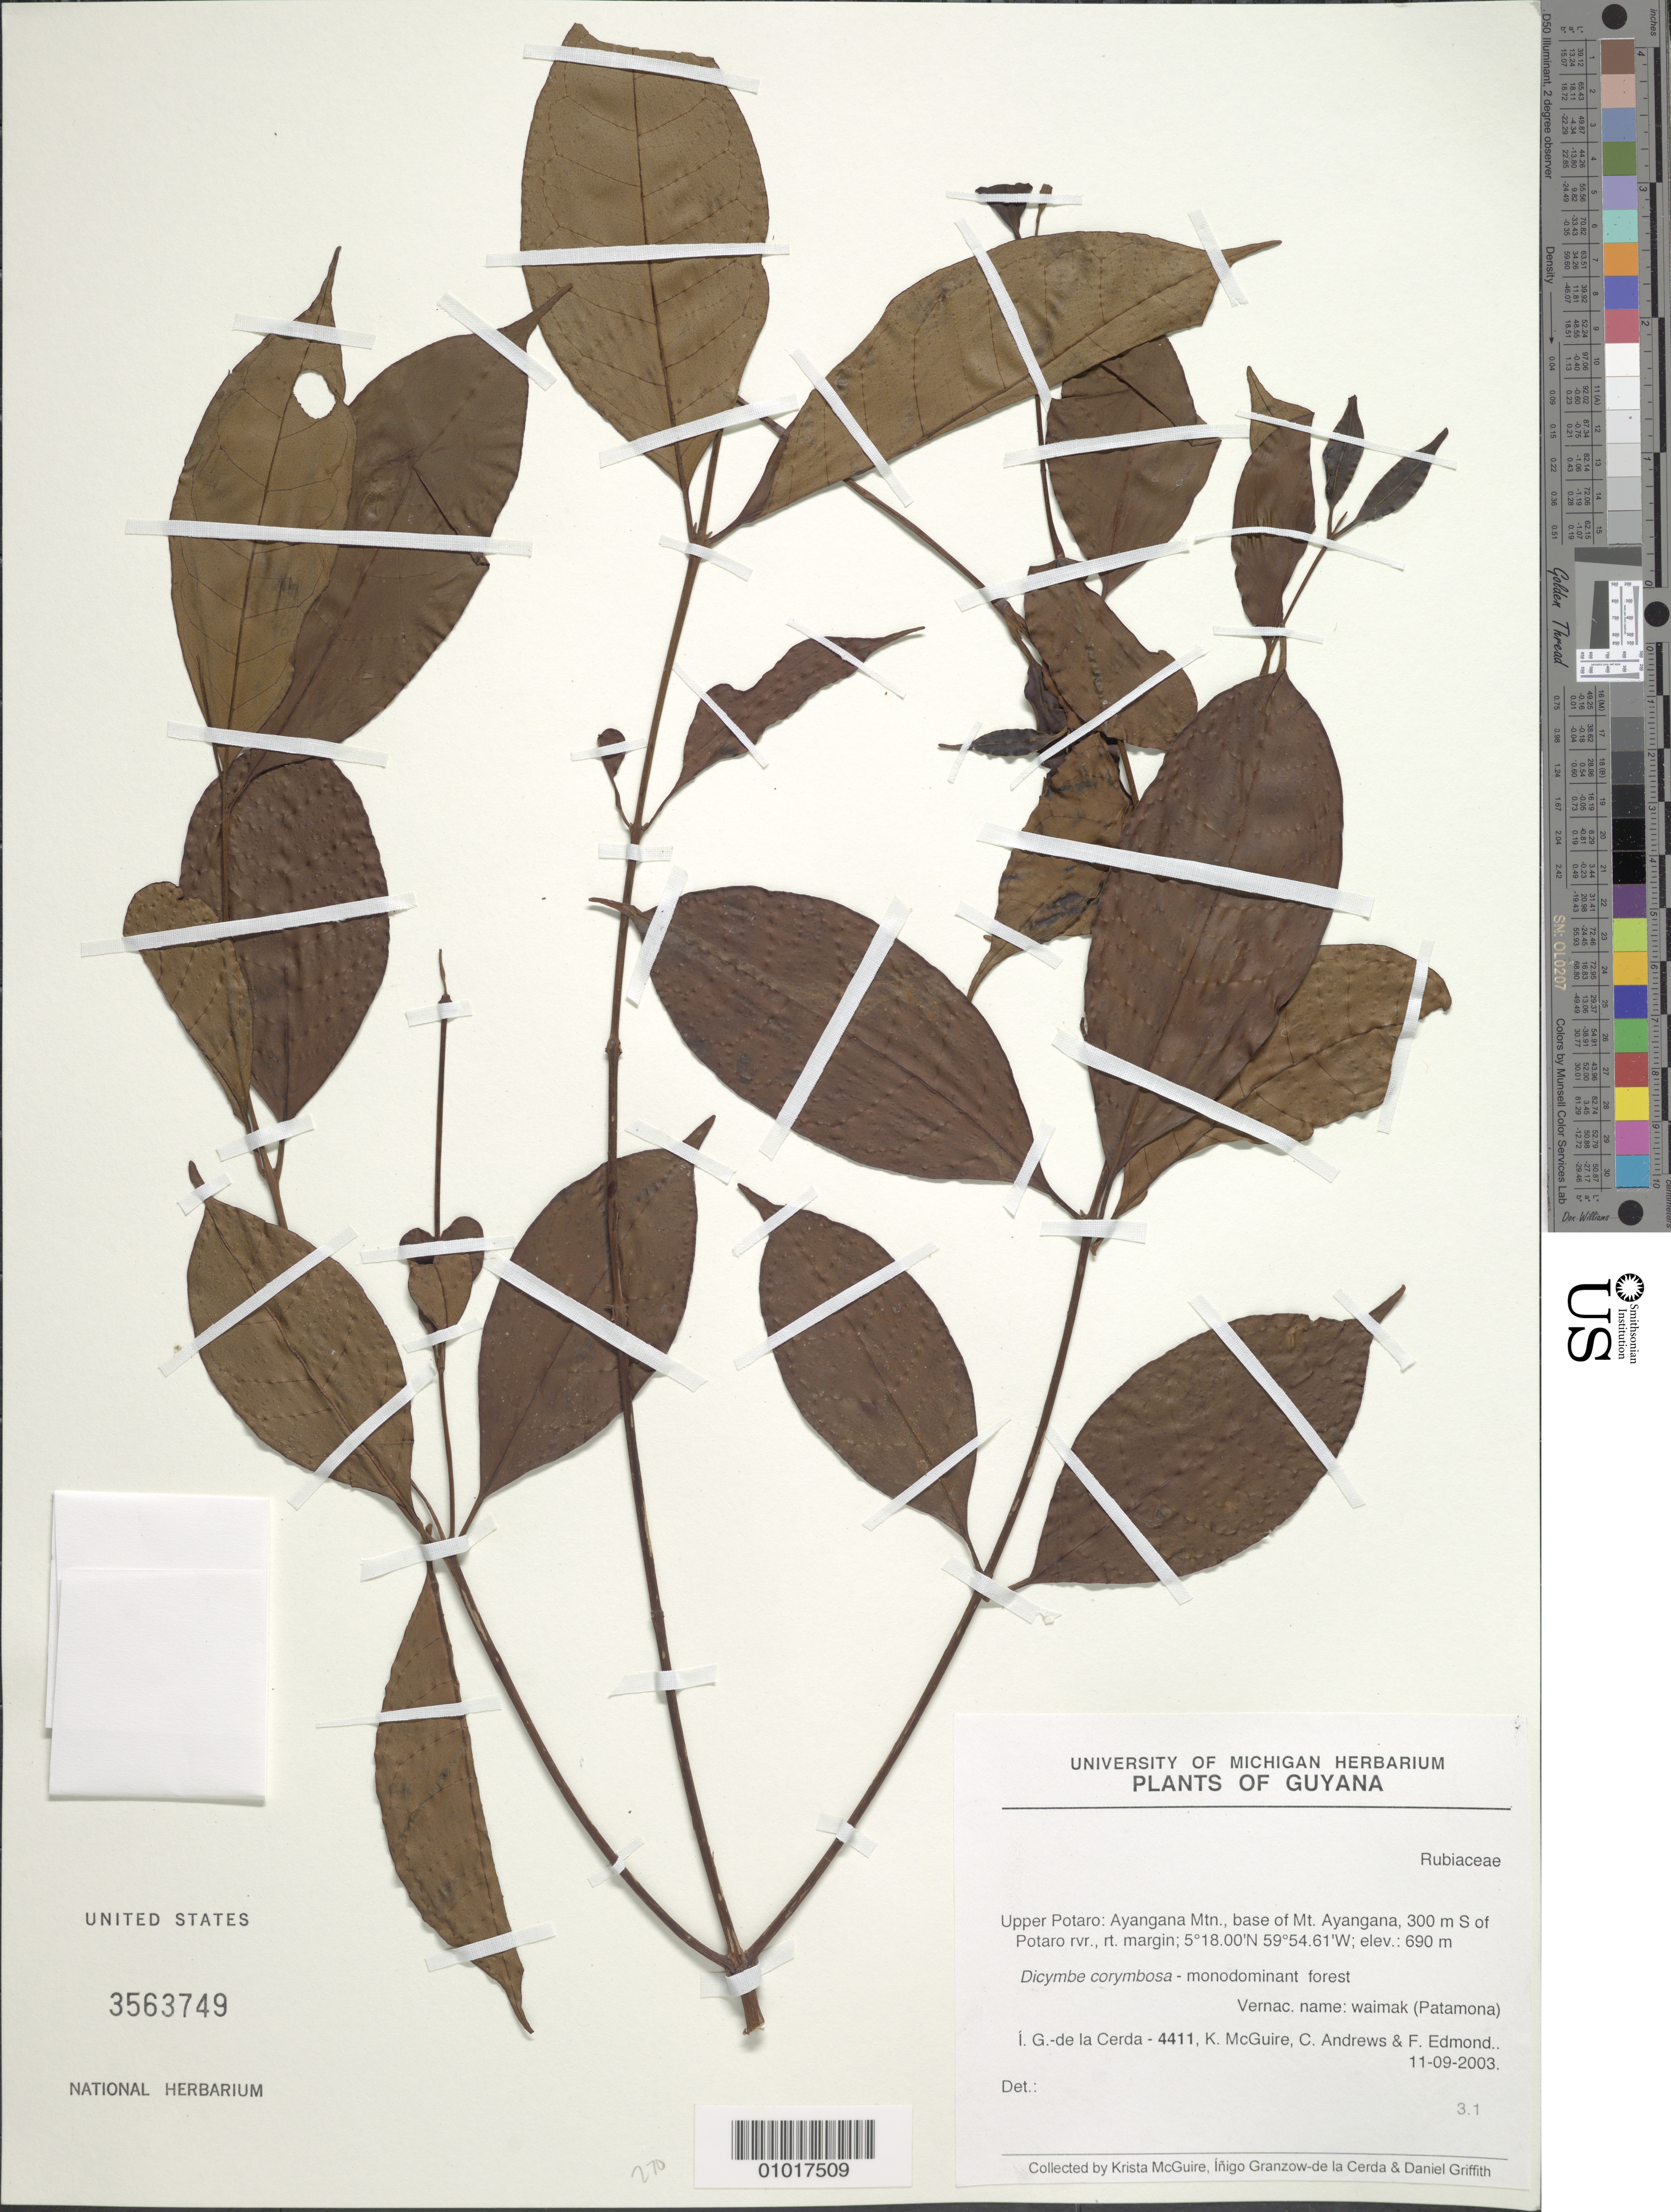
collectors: I. de la Cerda, K. McGuire, C. Andrews & F. Edmond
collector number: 4411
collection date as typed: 11-Sep-03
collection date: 2003-09-11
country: Guyana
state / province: Potaro-Siparuni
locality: Upper Potaro: Ayangana Mtn., base of Mt. Ayangana, 300 m S of Potaro rvr, rt margin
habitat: (Dicymbe corymbosa- monodominant forest)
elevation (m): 690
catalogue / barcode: US 3563749